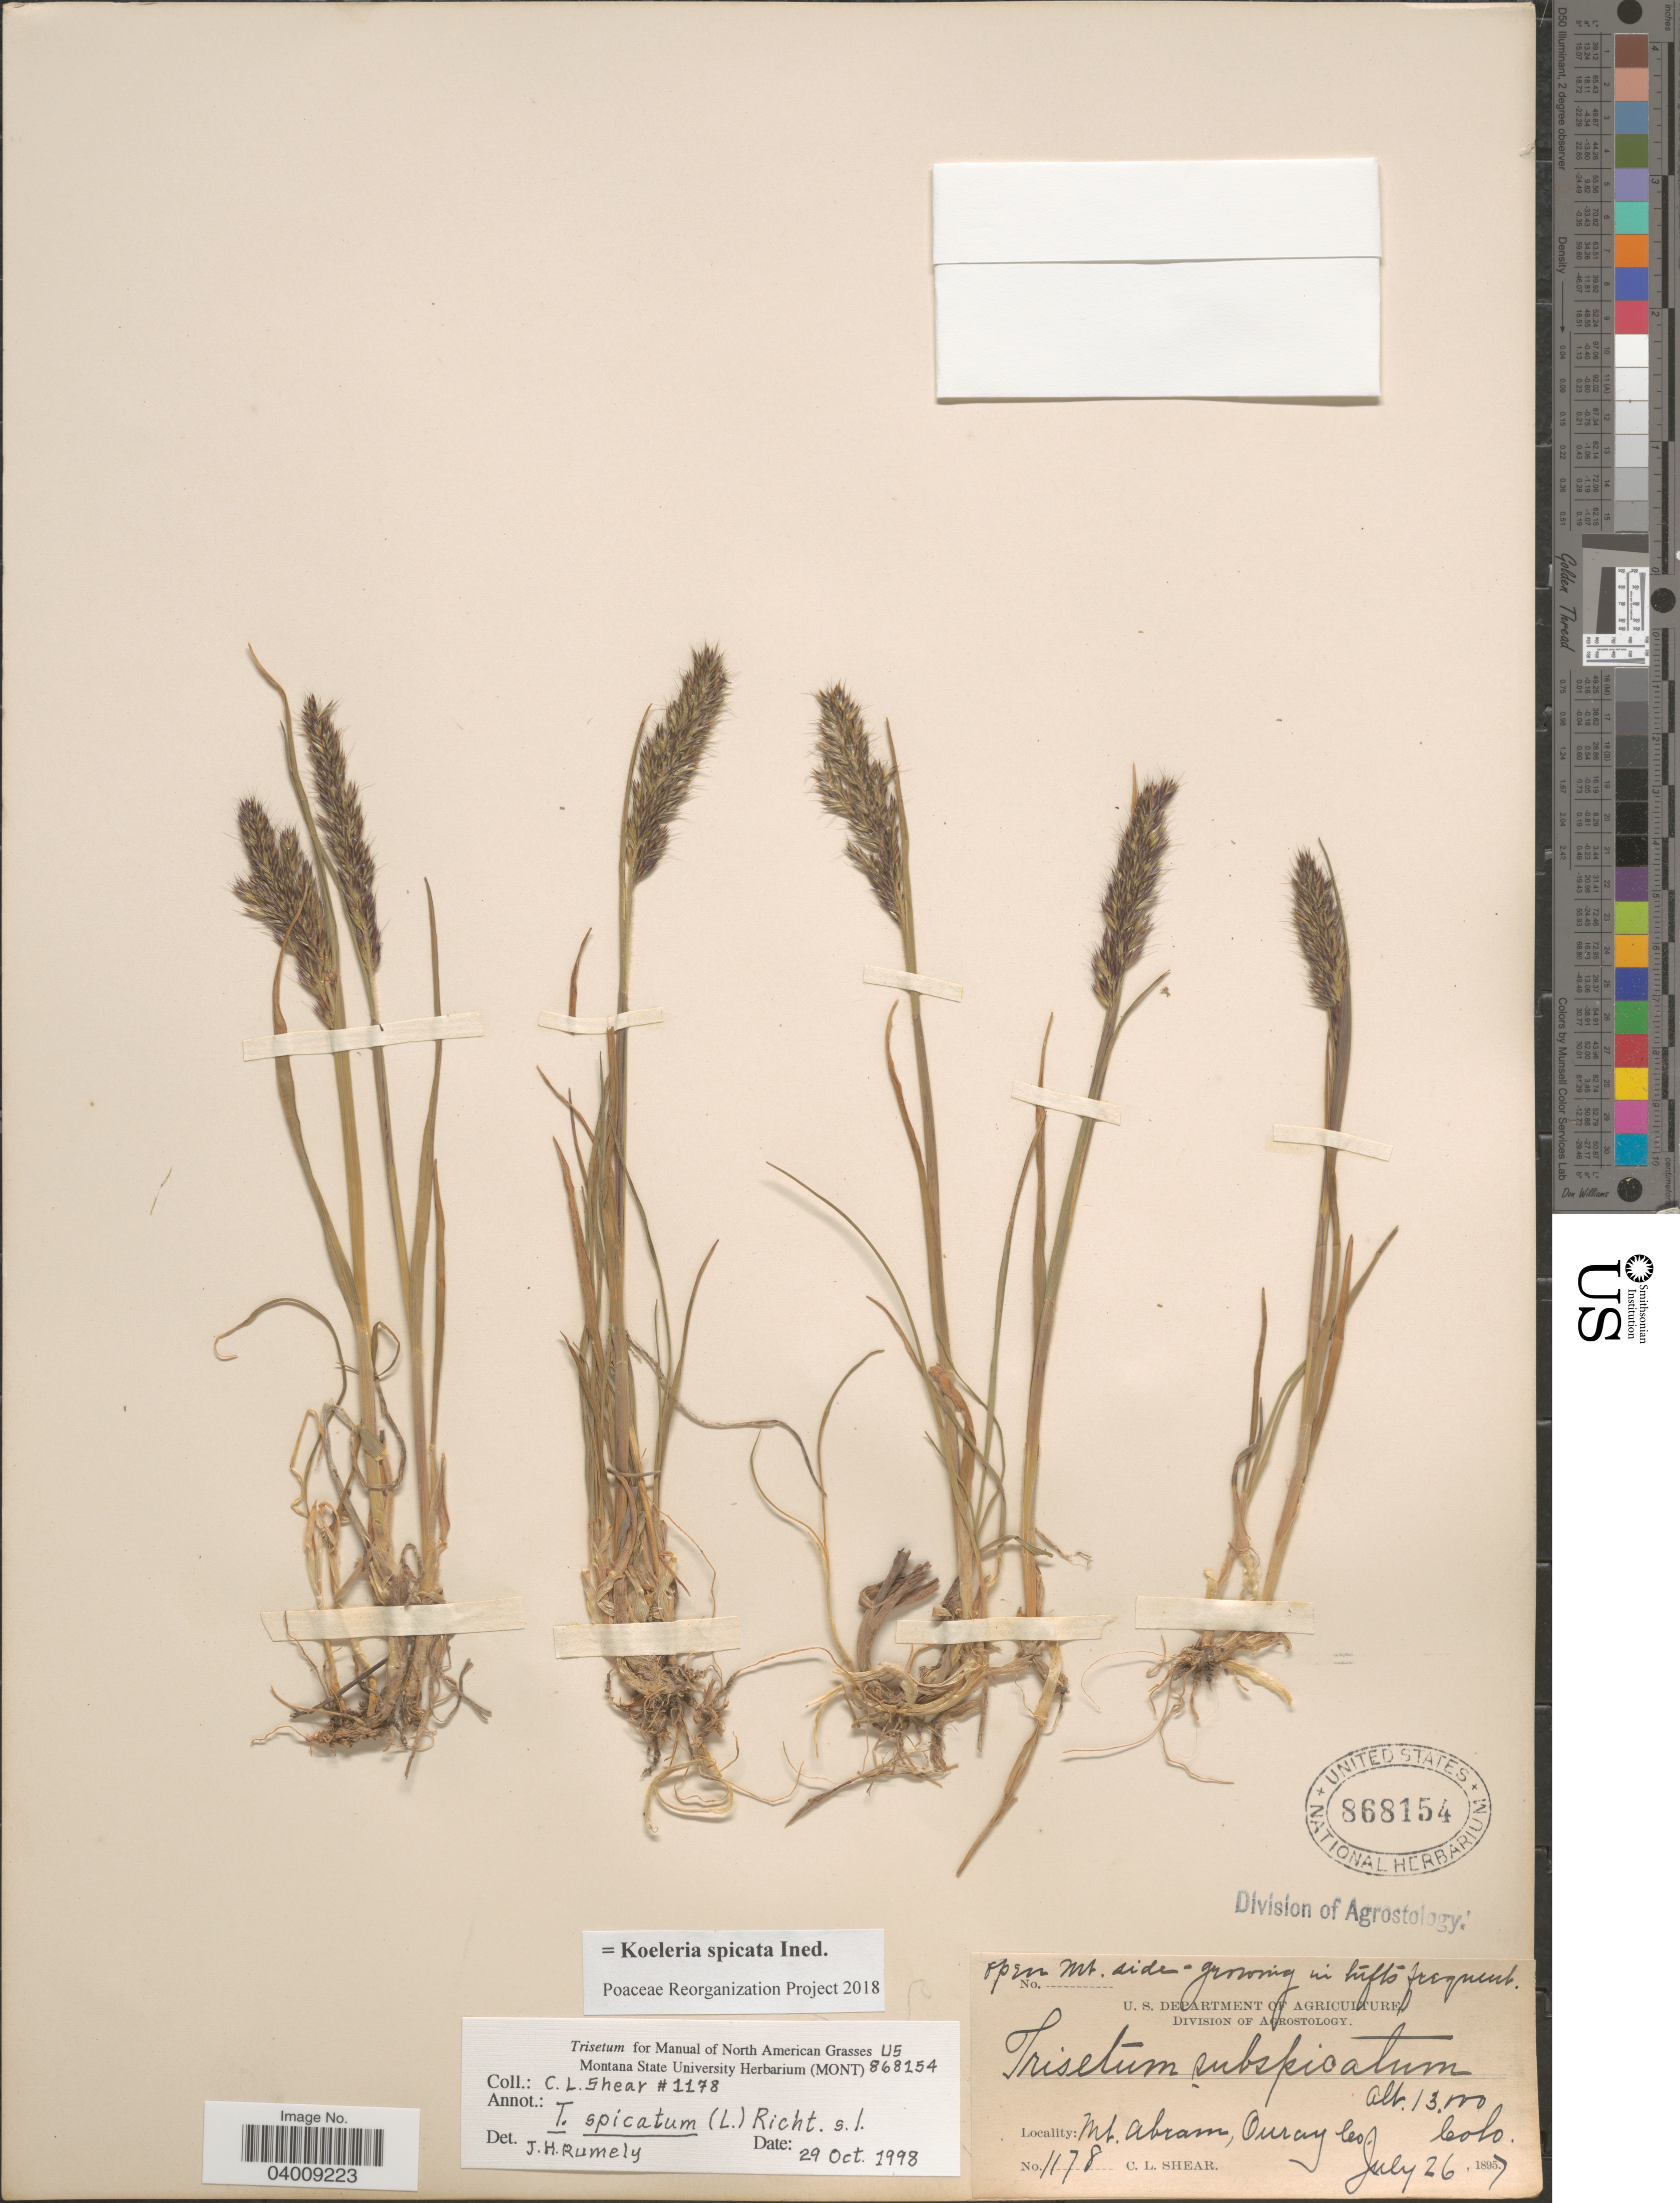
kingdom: Plantae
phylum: Tracheophyta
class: Liliopsida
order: Poales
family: Poaceae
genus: Koeleria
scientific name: Koeleria spicata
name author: (L.) Barberá et al.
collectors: C. L. Shear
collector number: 1178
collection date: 1897-07-26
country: United States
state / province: Colorado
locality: Mt. Abram, Ouray Co.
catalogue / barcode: US 868154